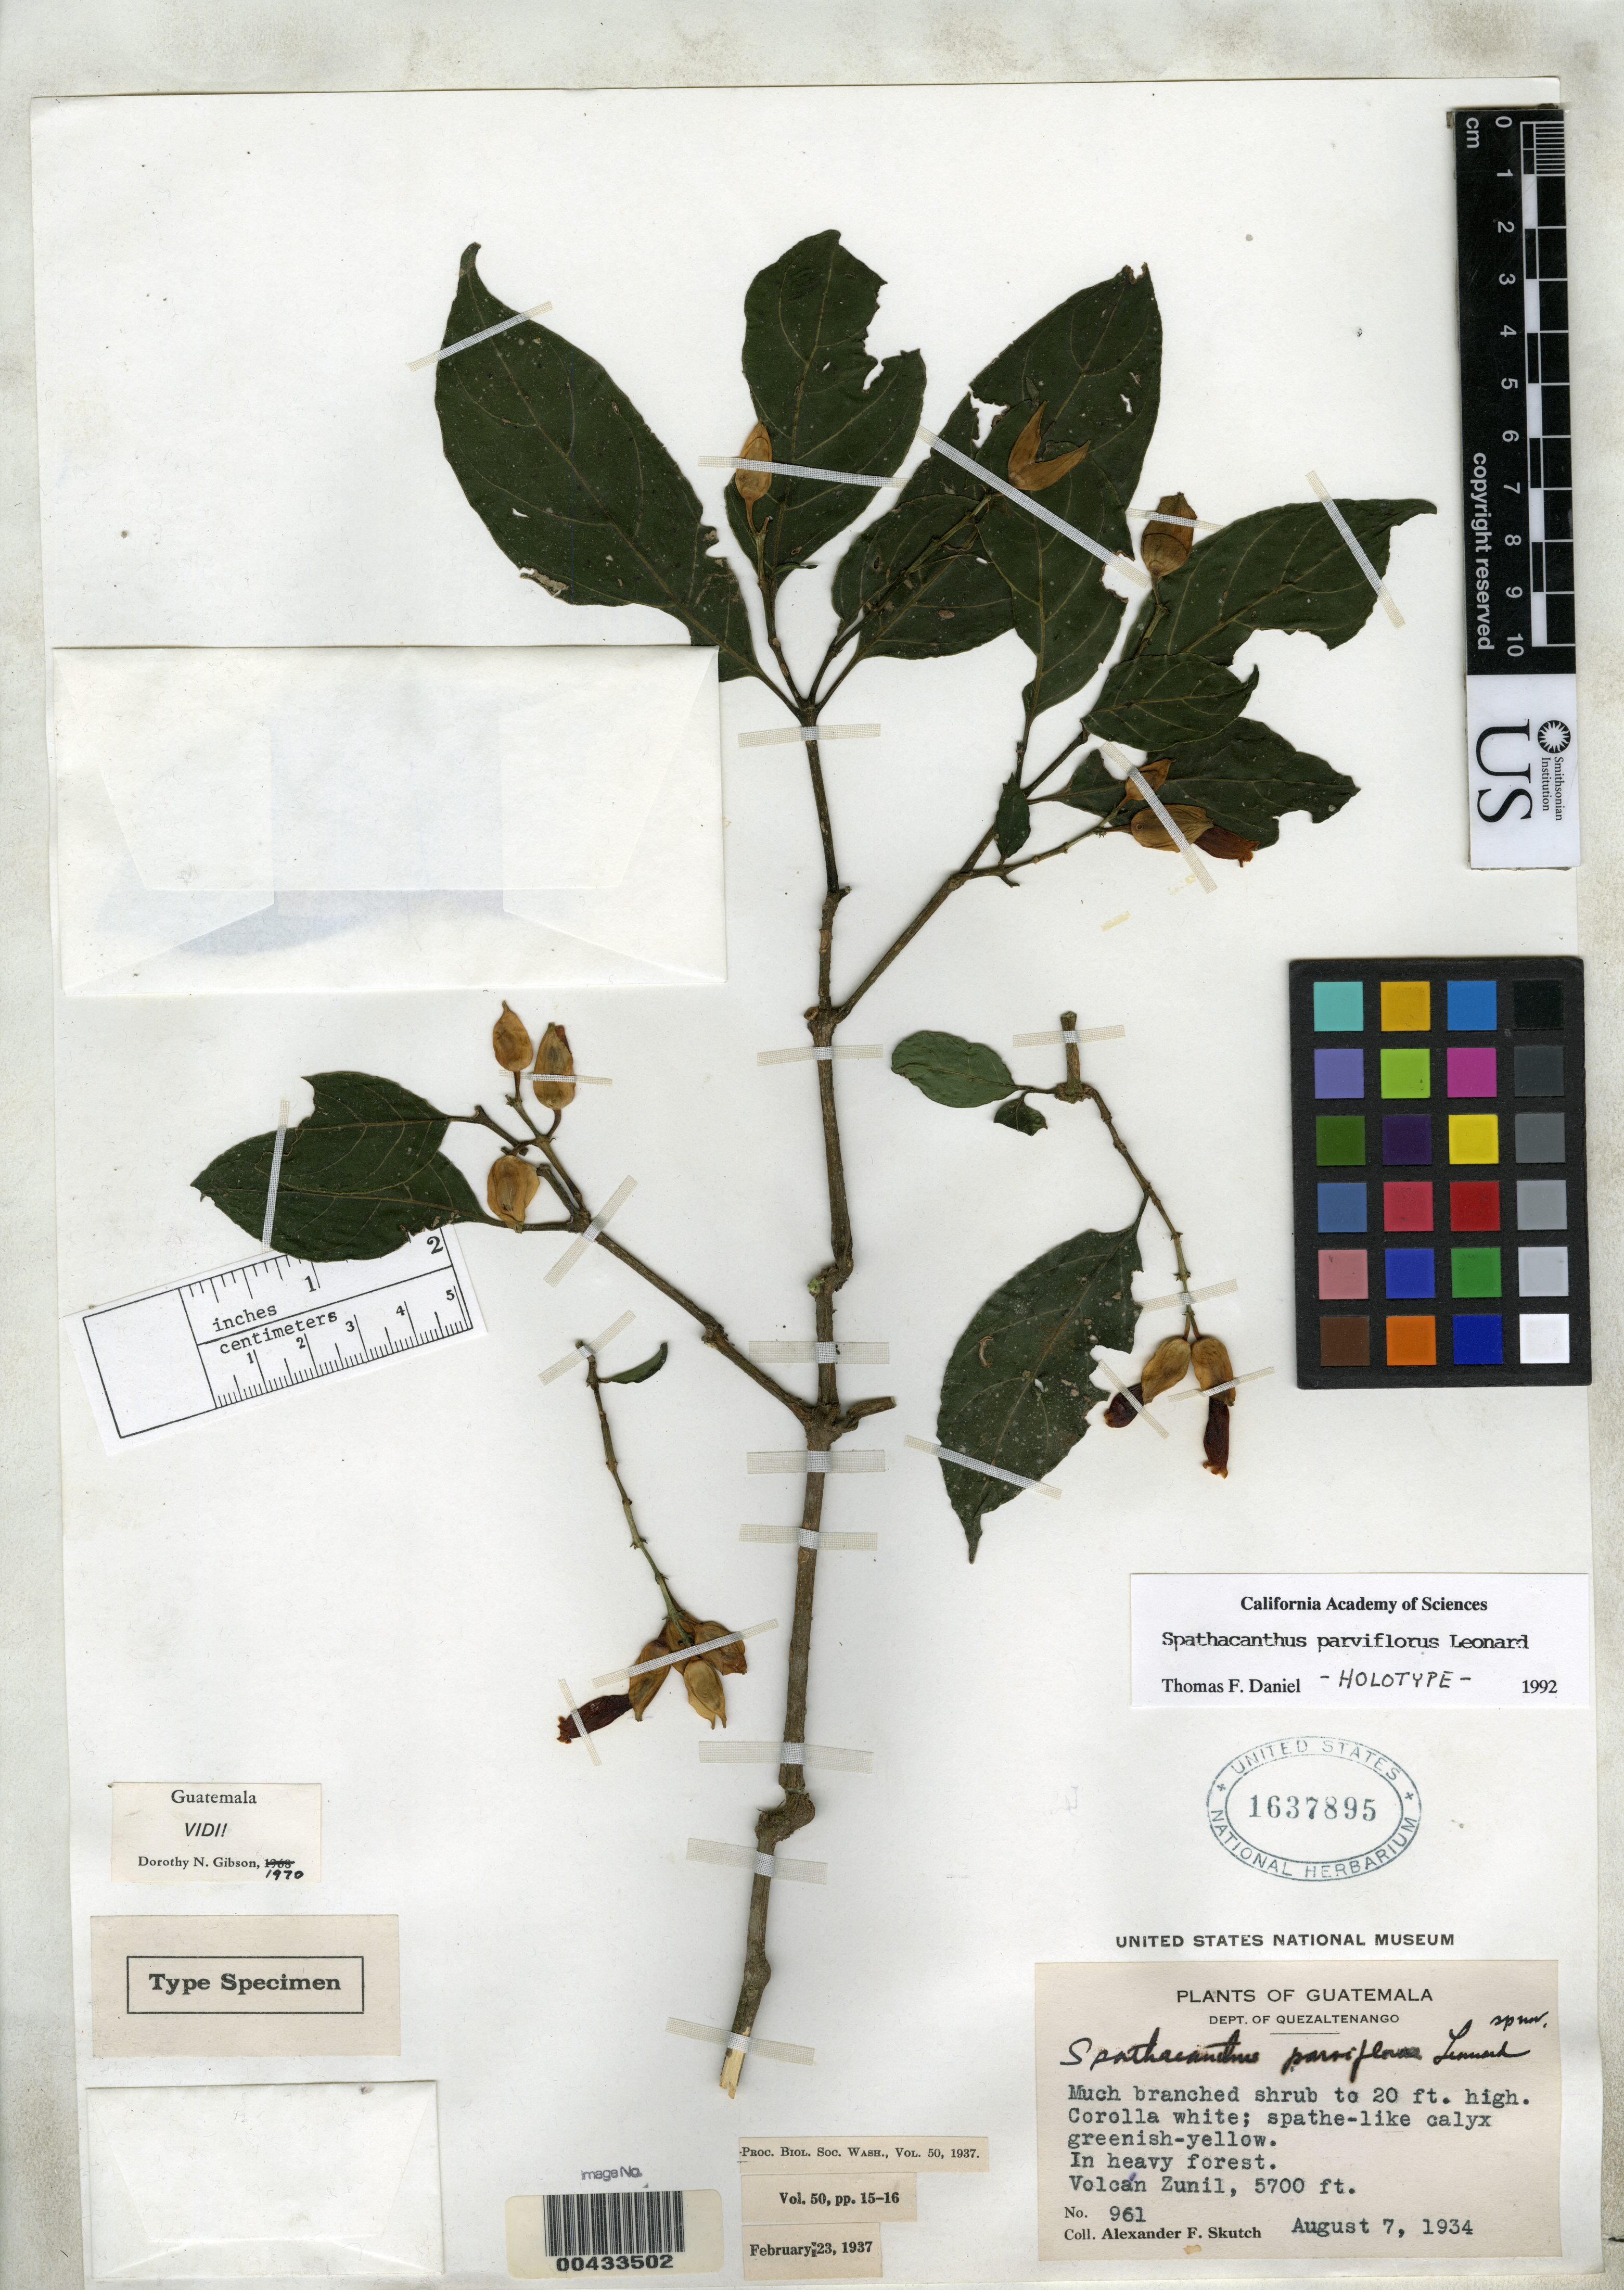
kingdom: Plantae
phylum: Tracheophyta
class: Magnoliopsida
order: Lamiales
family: Acanthaceae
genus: Spathacanthus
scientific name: Spathacanthus parviflorus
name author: Leonard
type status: Holotype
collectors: A. F. Skutch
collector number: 961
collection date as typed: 07 Aug 1934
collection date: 1934-08-07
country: Guatemala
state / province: Quetzaltenango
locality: Volcan Zunil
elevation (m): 1737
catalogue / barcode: US 1637895